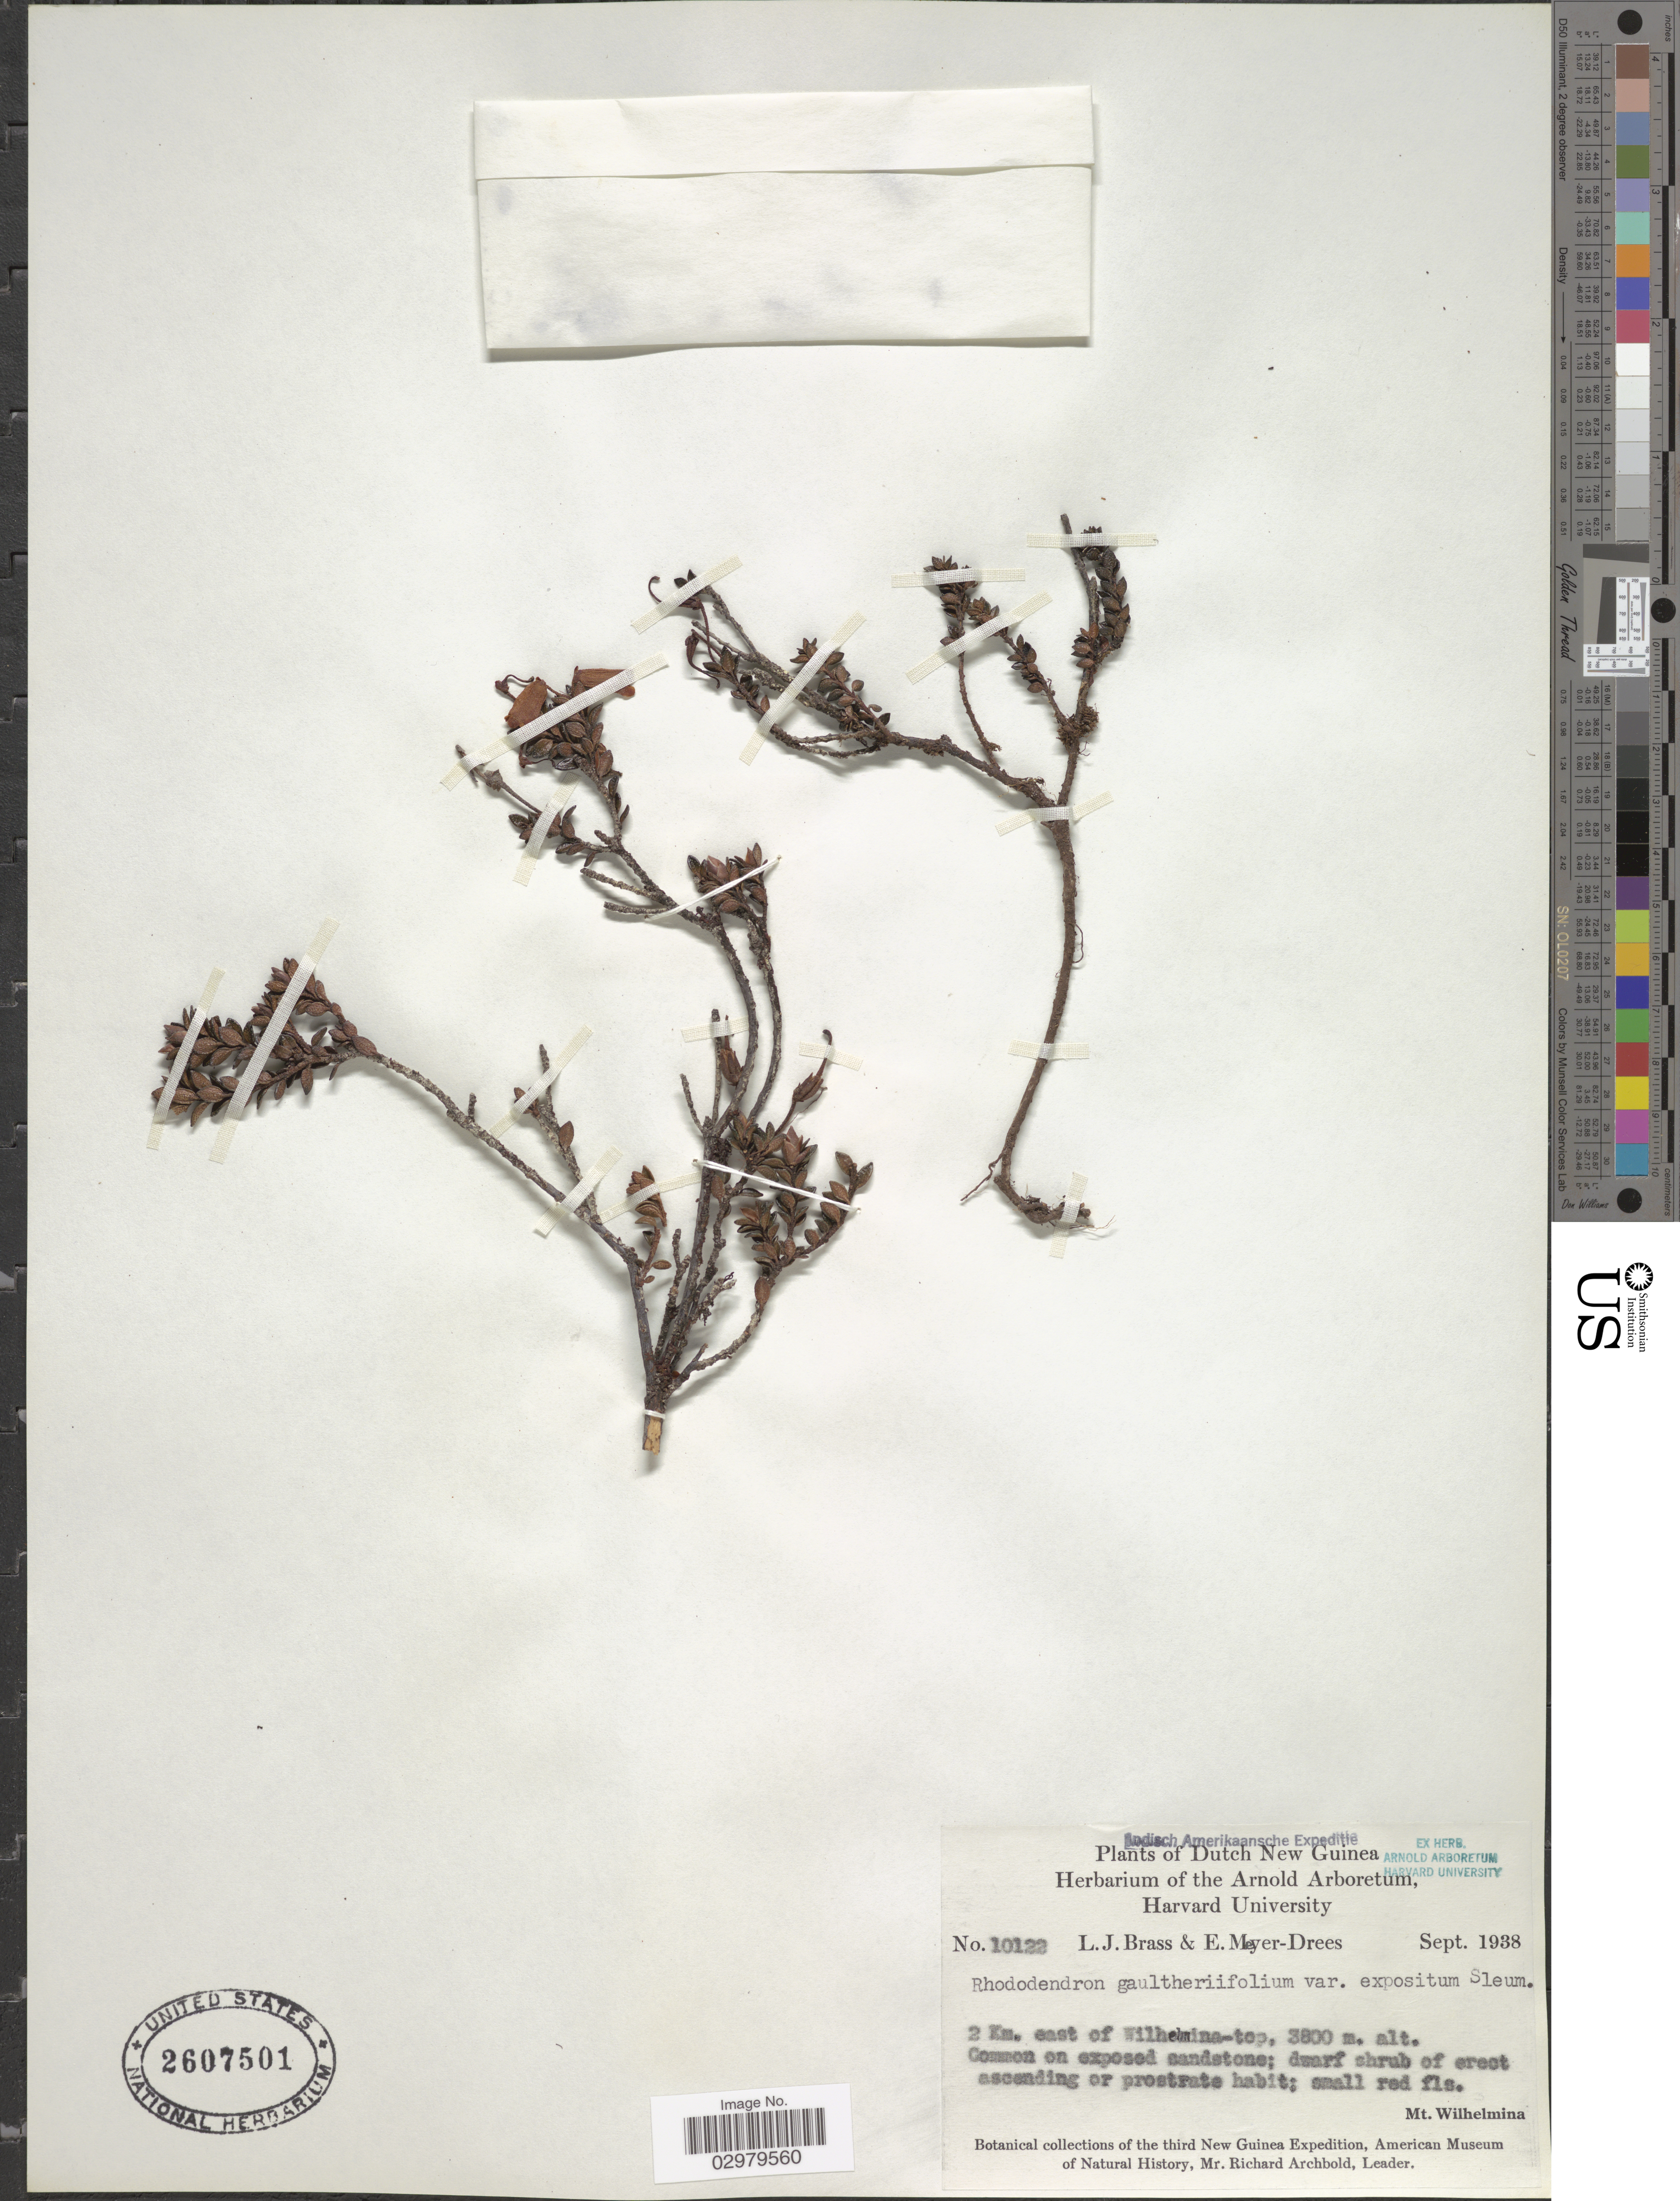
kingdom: Plantae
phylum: Tracheophyta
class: Magnoliopsida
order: Ericales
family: Ericaceae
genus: Rhododendron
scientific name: Rhododendron gaultheriifolium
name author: J.J. Sm.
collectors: L. J. Brass & E. Myer-Drees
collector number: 10122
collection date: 1938-09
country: Indonesia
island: New Guinea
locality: Dutch New Guinea. 2 Km. east of Wilhelmina-top. Mt. Wilhelmina.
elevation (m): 3800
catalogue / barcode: US 2607501